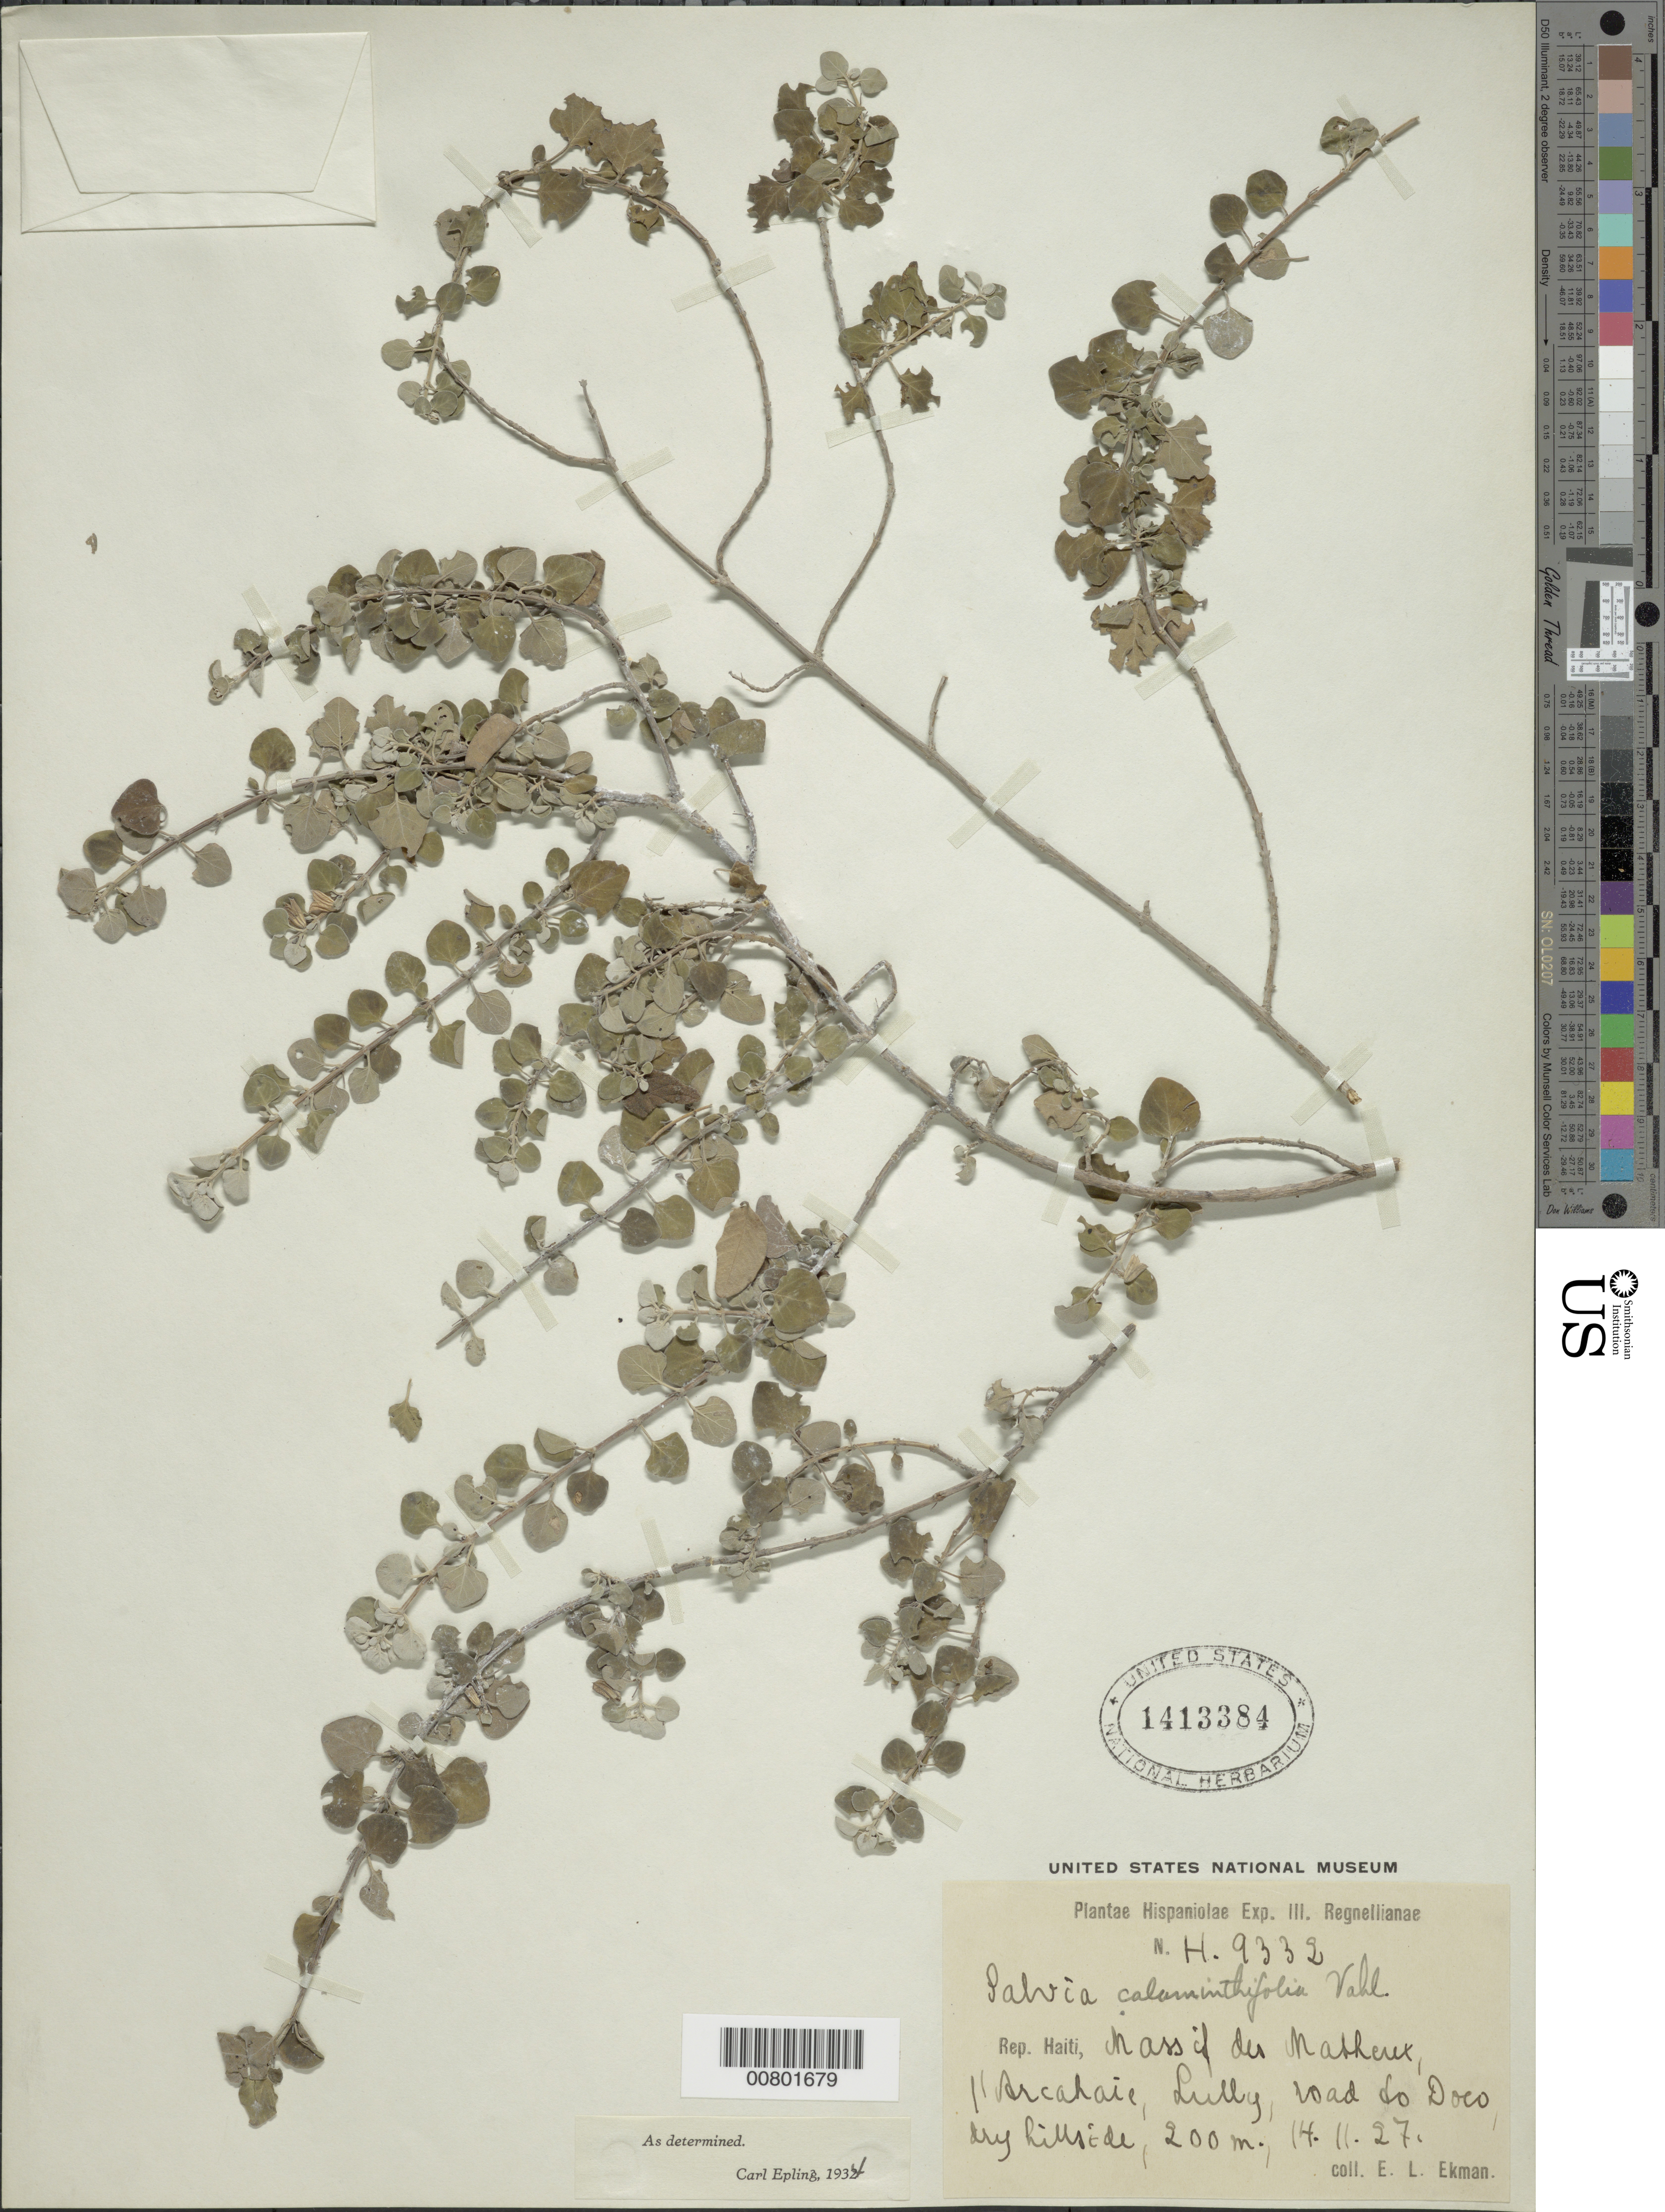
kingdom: Plantae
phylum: Tracheophyta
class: Magnoliopsida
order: Lamiales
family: Lamiaceae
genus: Salvia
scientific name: Salvia calaminthifolia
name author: Vahl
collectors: E. L. Ekman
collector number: H 9332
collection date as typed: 14 Nov 1927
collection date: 1927-11-14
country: Haiti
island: Hispaniola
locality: Massif des Matheux, l'Arcahaie, road to Doco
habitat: Dry hillside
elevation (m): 200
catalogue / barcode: US 1413384